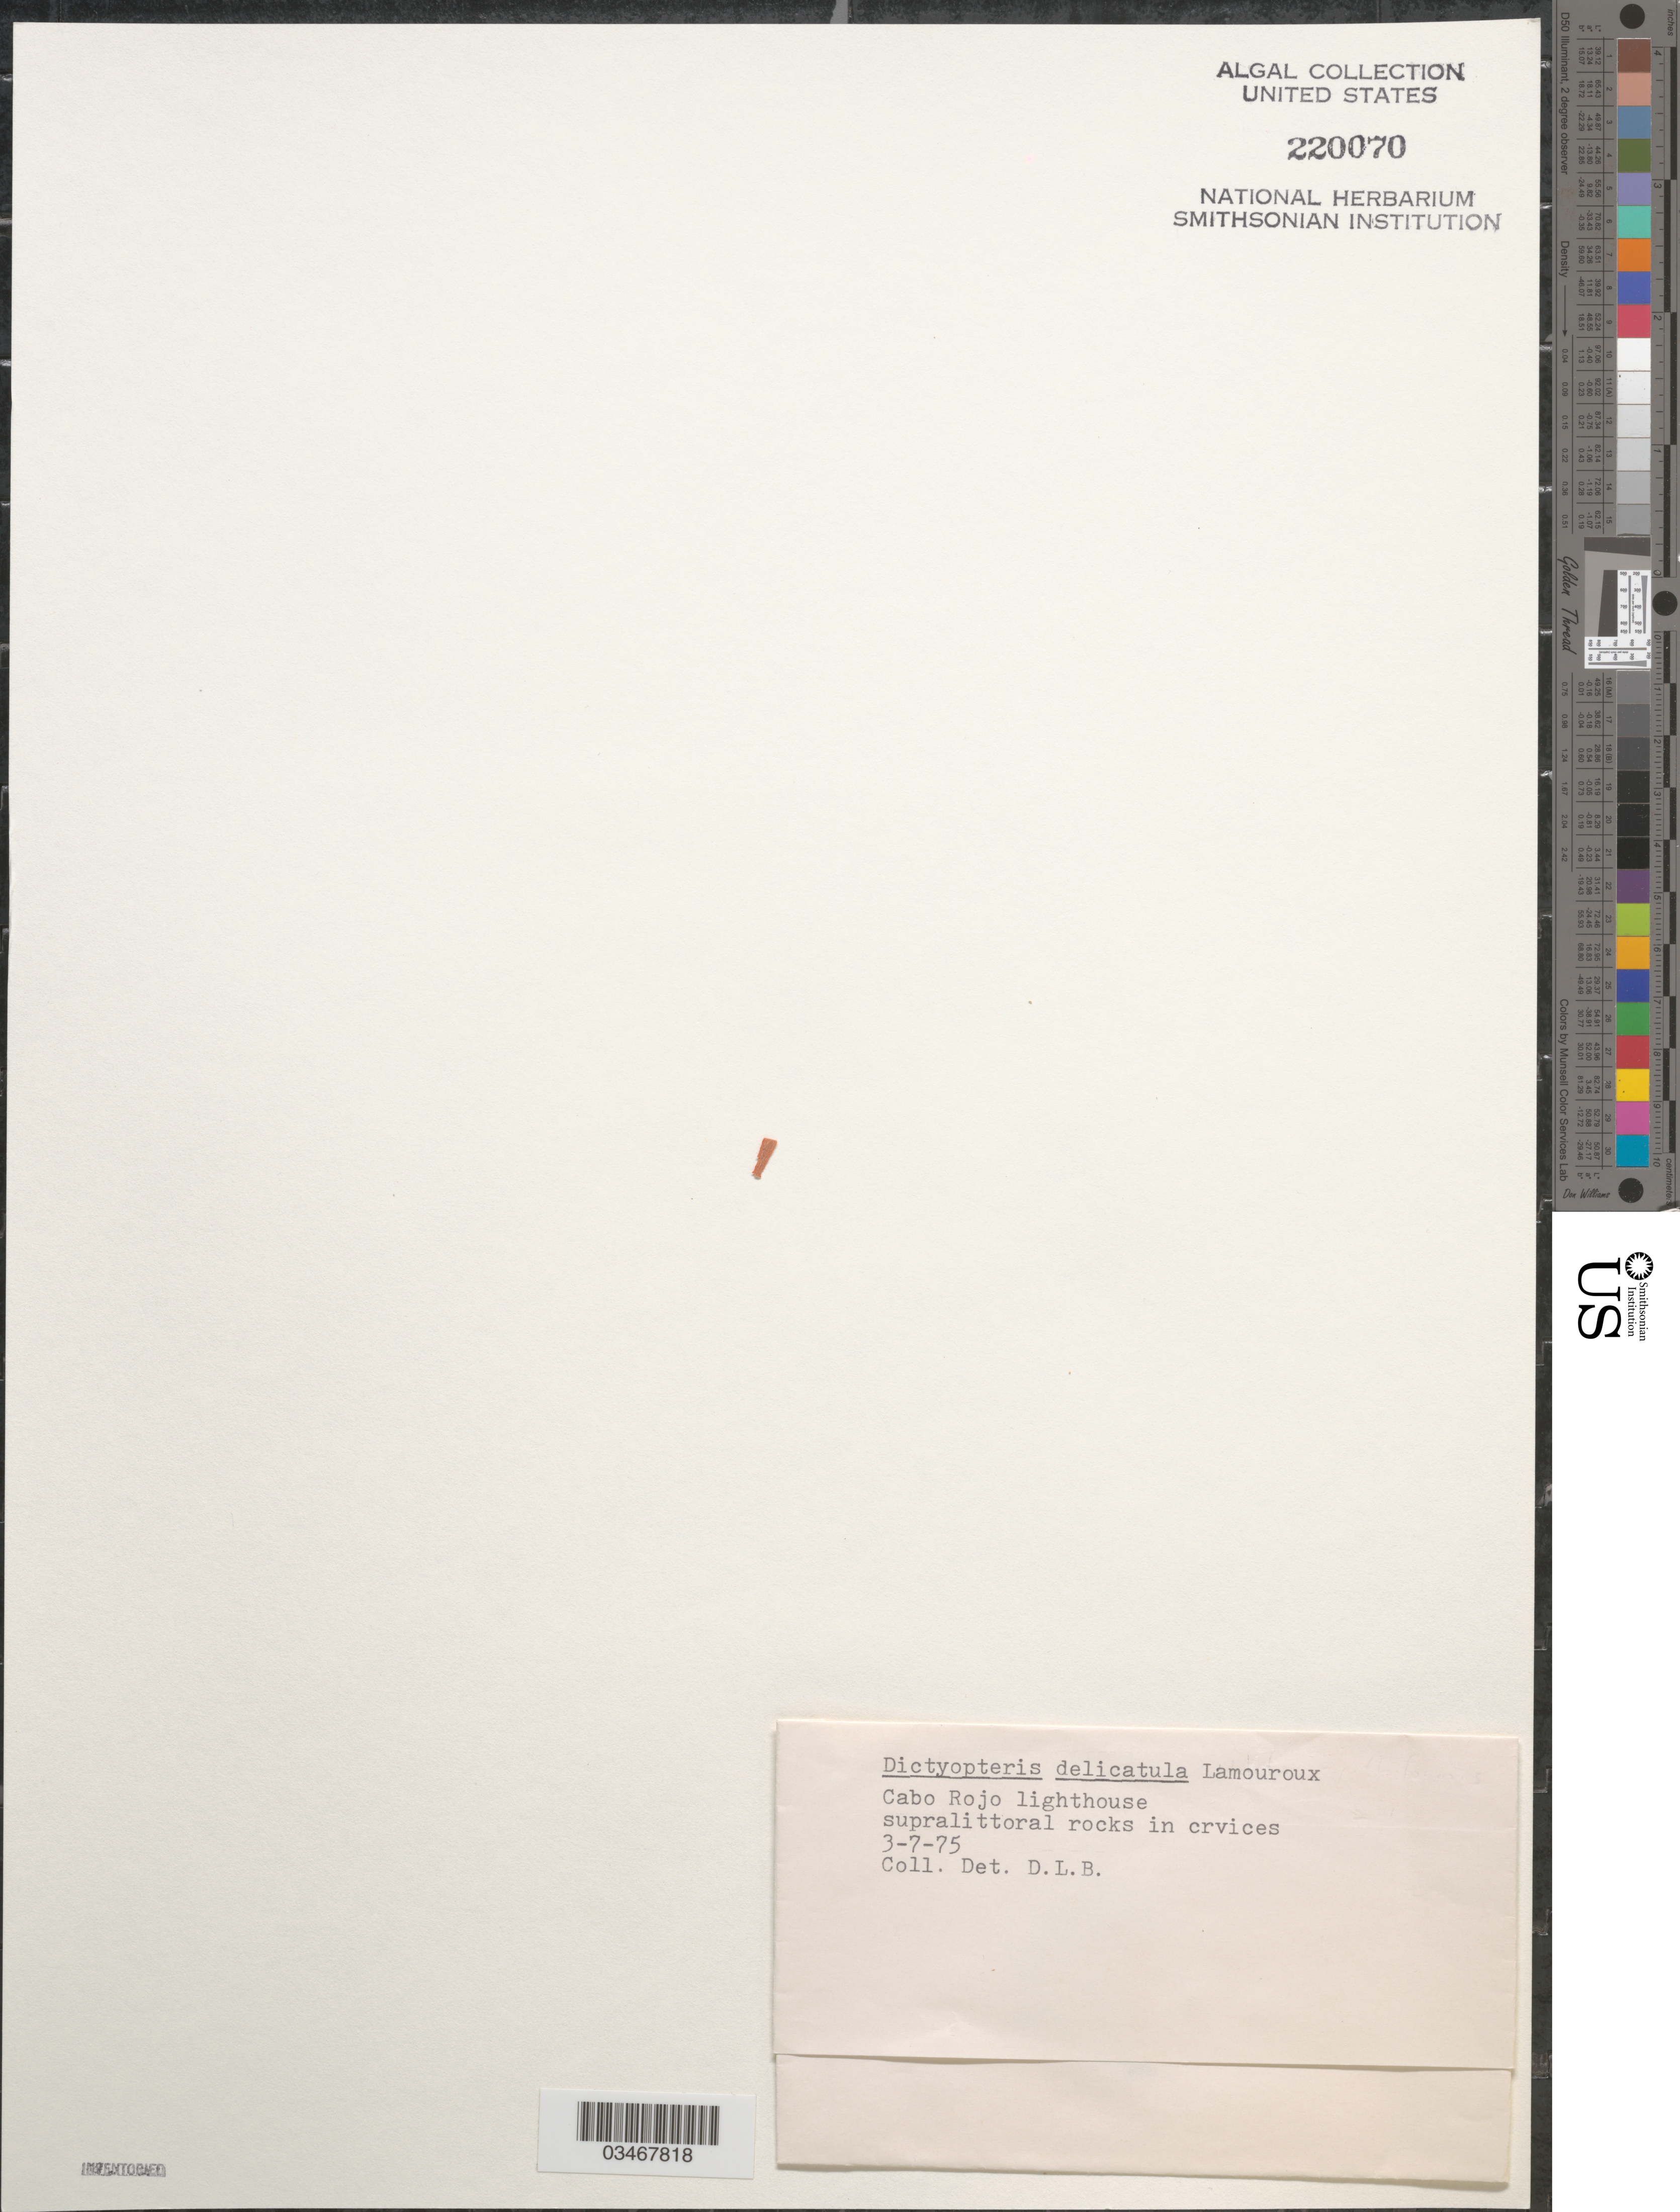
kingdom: Chromista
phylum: Ochrophyta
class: Phaeophyceae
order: Dictyotales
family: Dictyotaceae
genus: Dictyopteris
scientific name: Dictyopteris delicatula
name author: J.V.Lamouroux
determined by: Ballantine, D. L.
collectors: D.L. Ballantine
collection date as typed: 07 Mar 197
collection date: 1975-03-07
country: Puerto Rico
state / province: Cabo Rojo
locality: Cabo Rojo lighthouse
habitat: Supralittoral rocks in crevices.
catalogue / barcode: US 220070